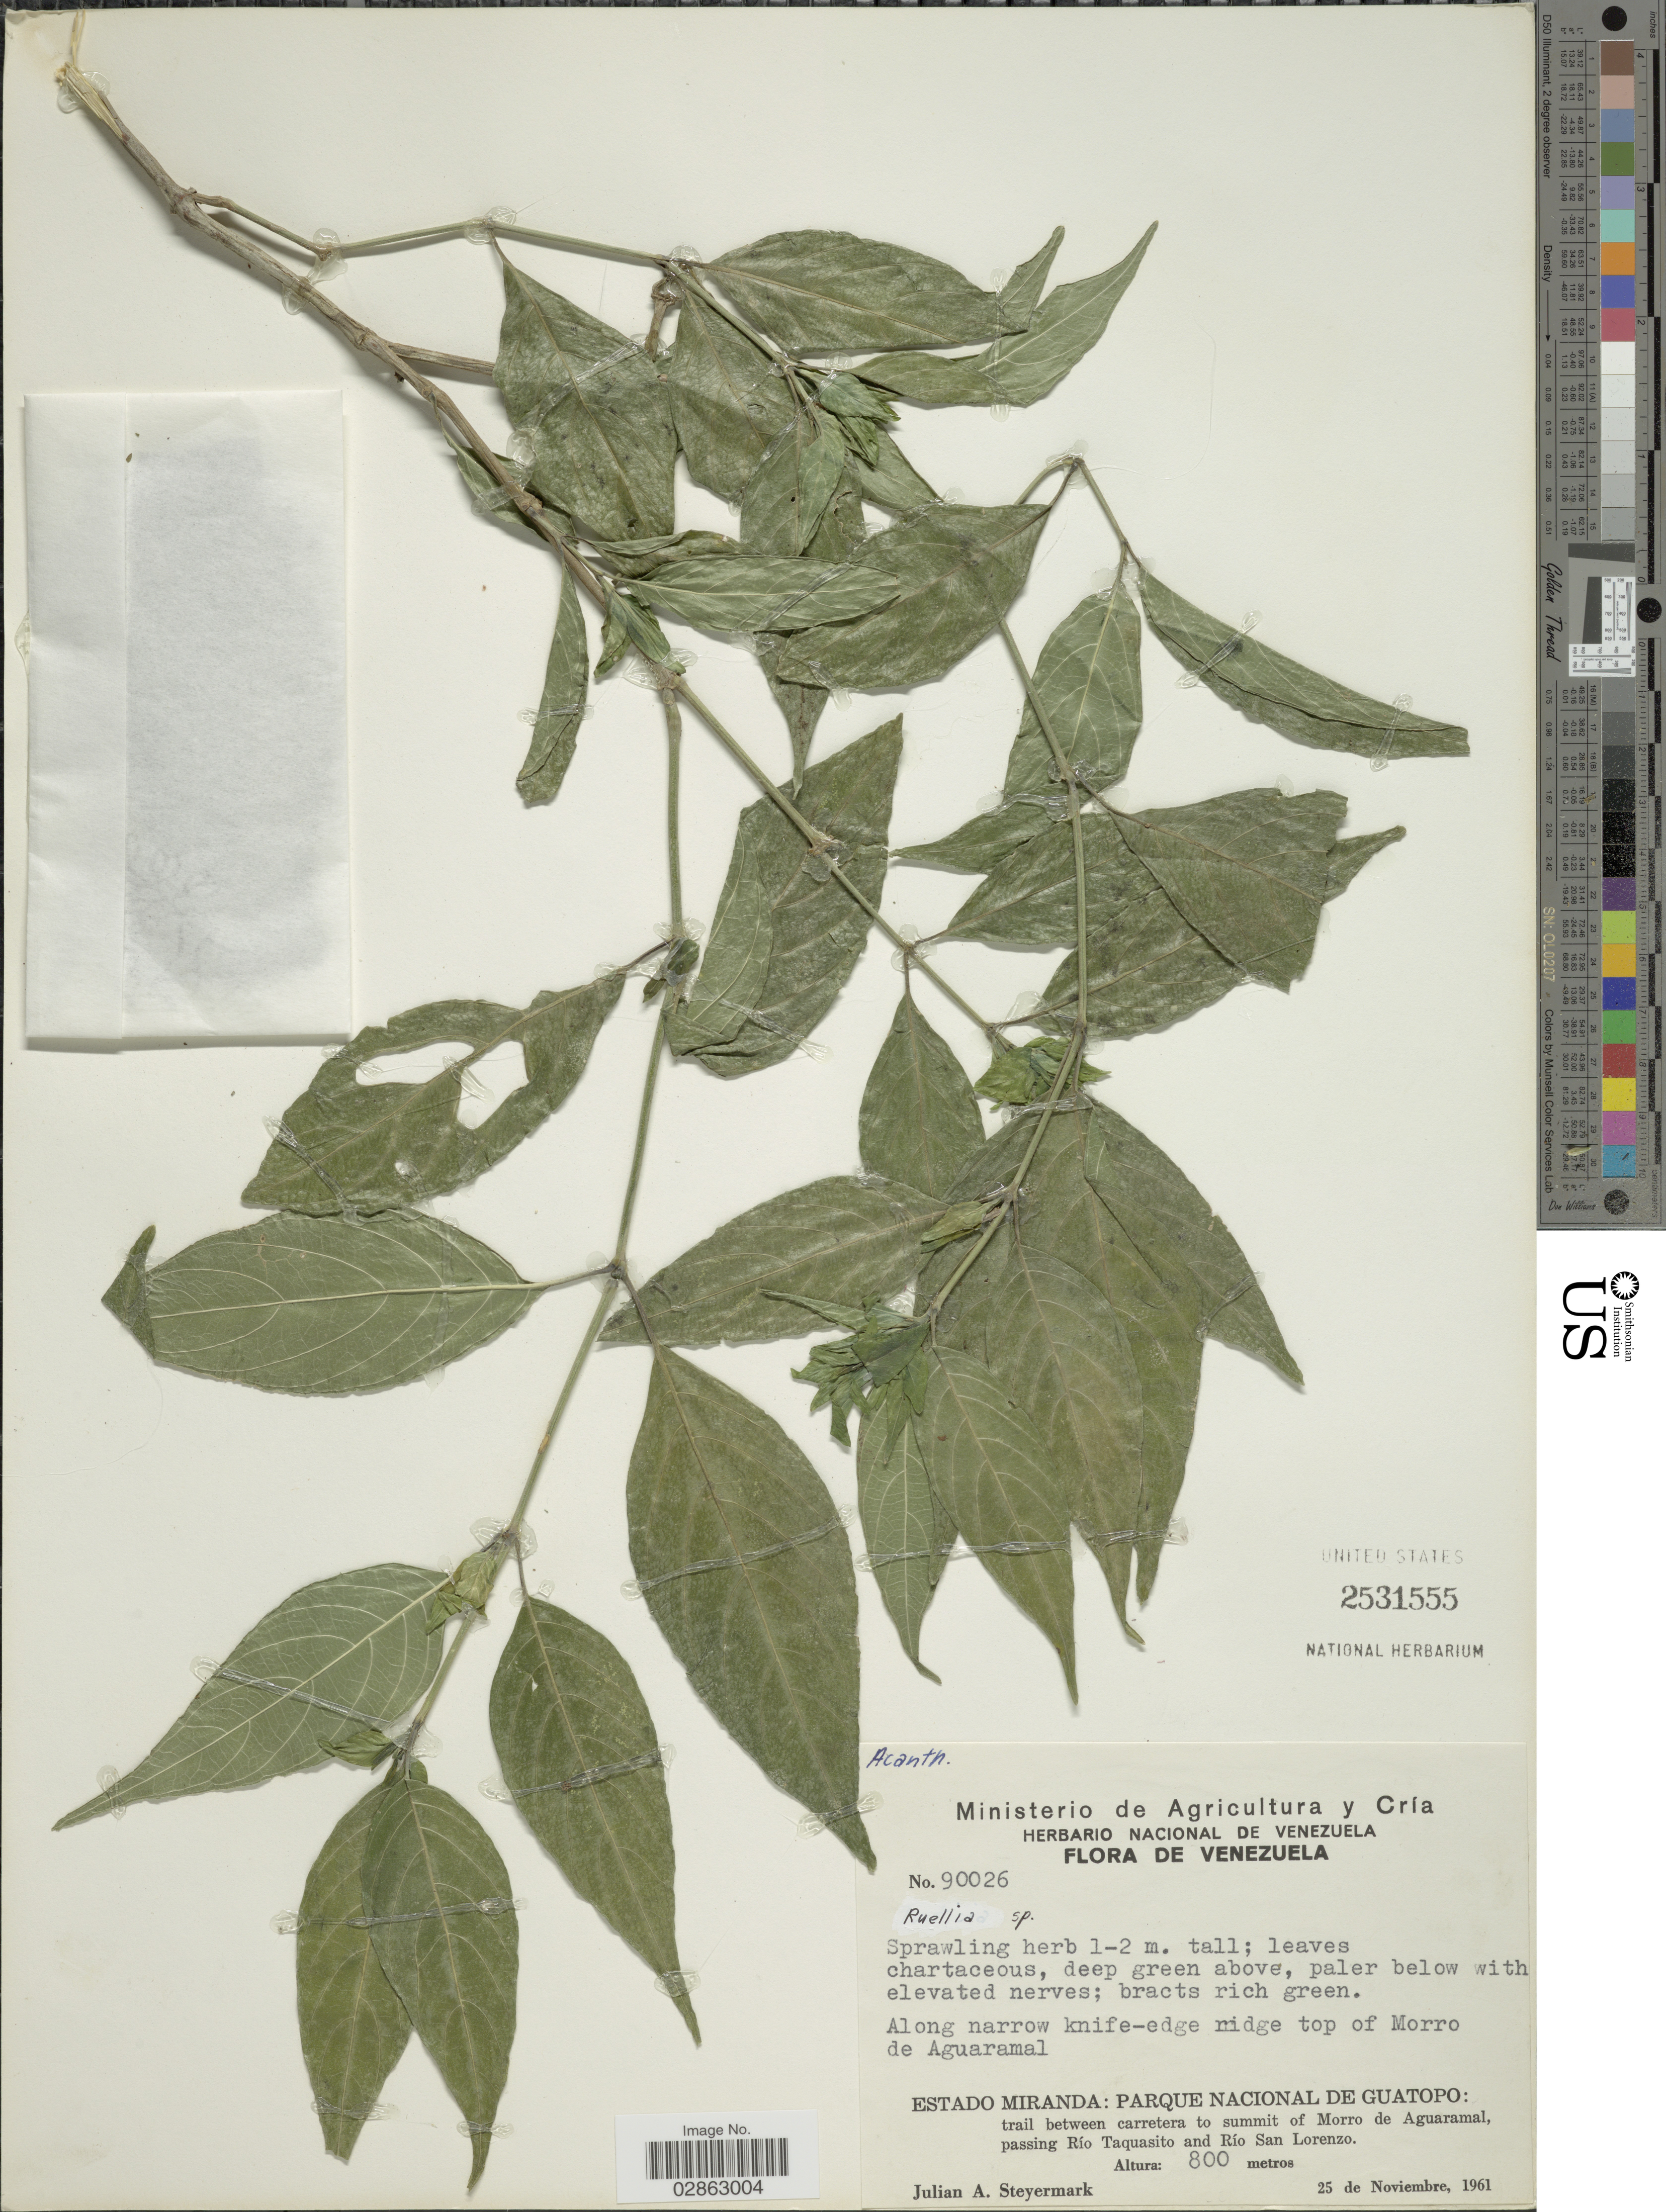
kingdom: Plantae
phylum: Tracheophyta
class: Magnoliopsida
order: Lamiales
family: Acanthaceae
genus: Ruellia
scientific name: Ruellia sp.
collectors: J. Steyermark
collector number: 90026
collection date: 1961-11-25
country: Venezuela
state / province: Miranda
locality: Along narrow knife-edge ridge top of Morro de Aguaramal. Parque Nacional de Guatopo: trail between carretera to summit of Morro de Aguaramal, passing Río Taquasito and Río San Lorenzo.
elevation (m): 800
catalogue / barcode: US 2531555